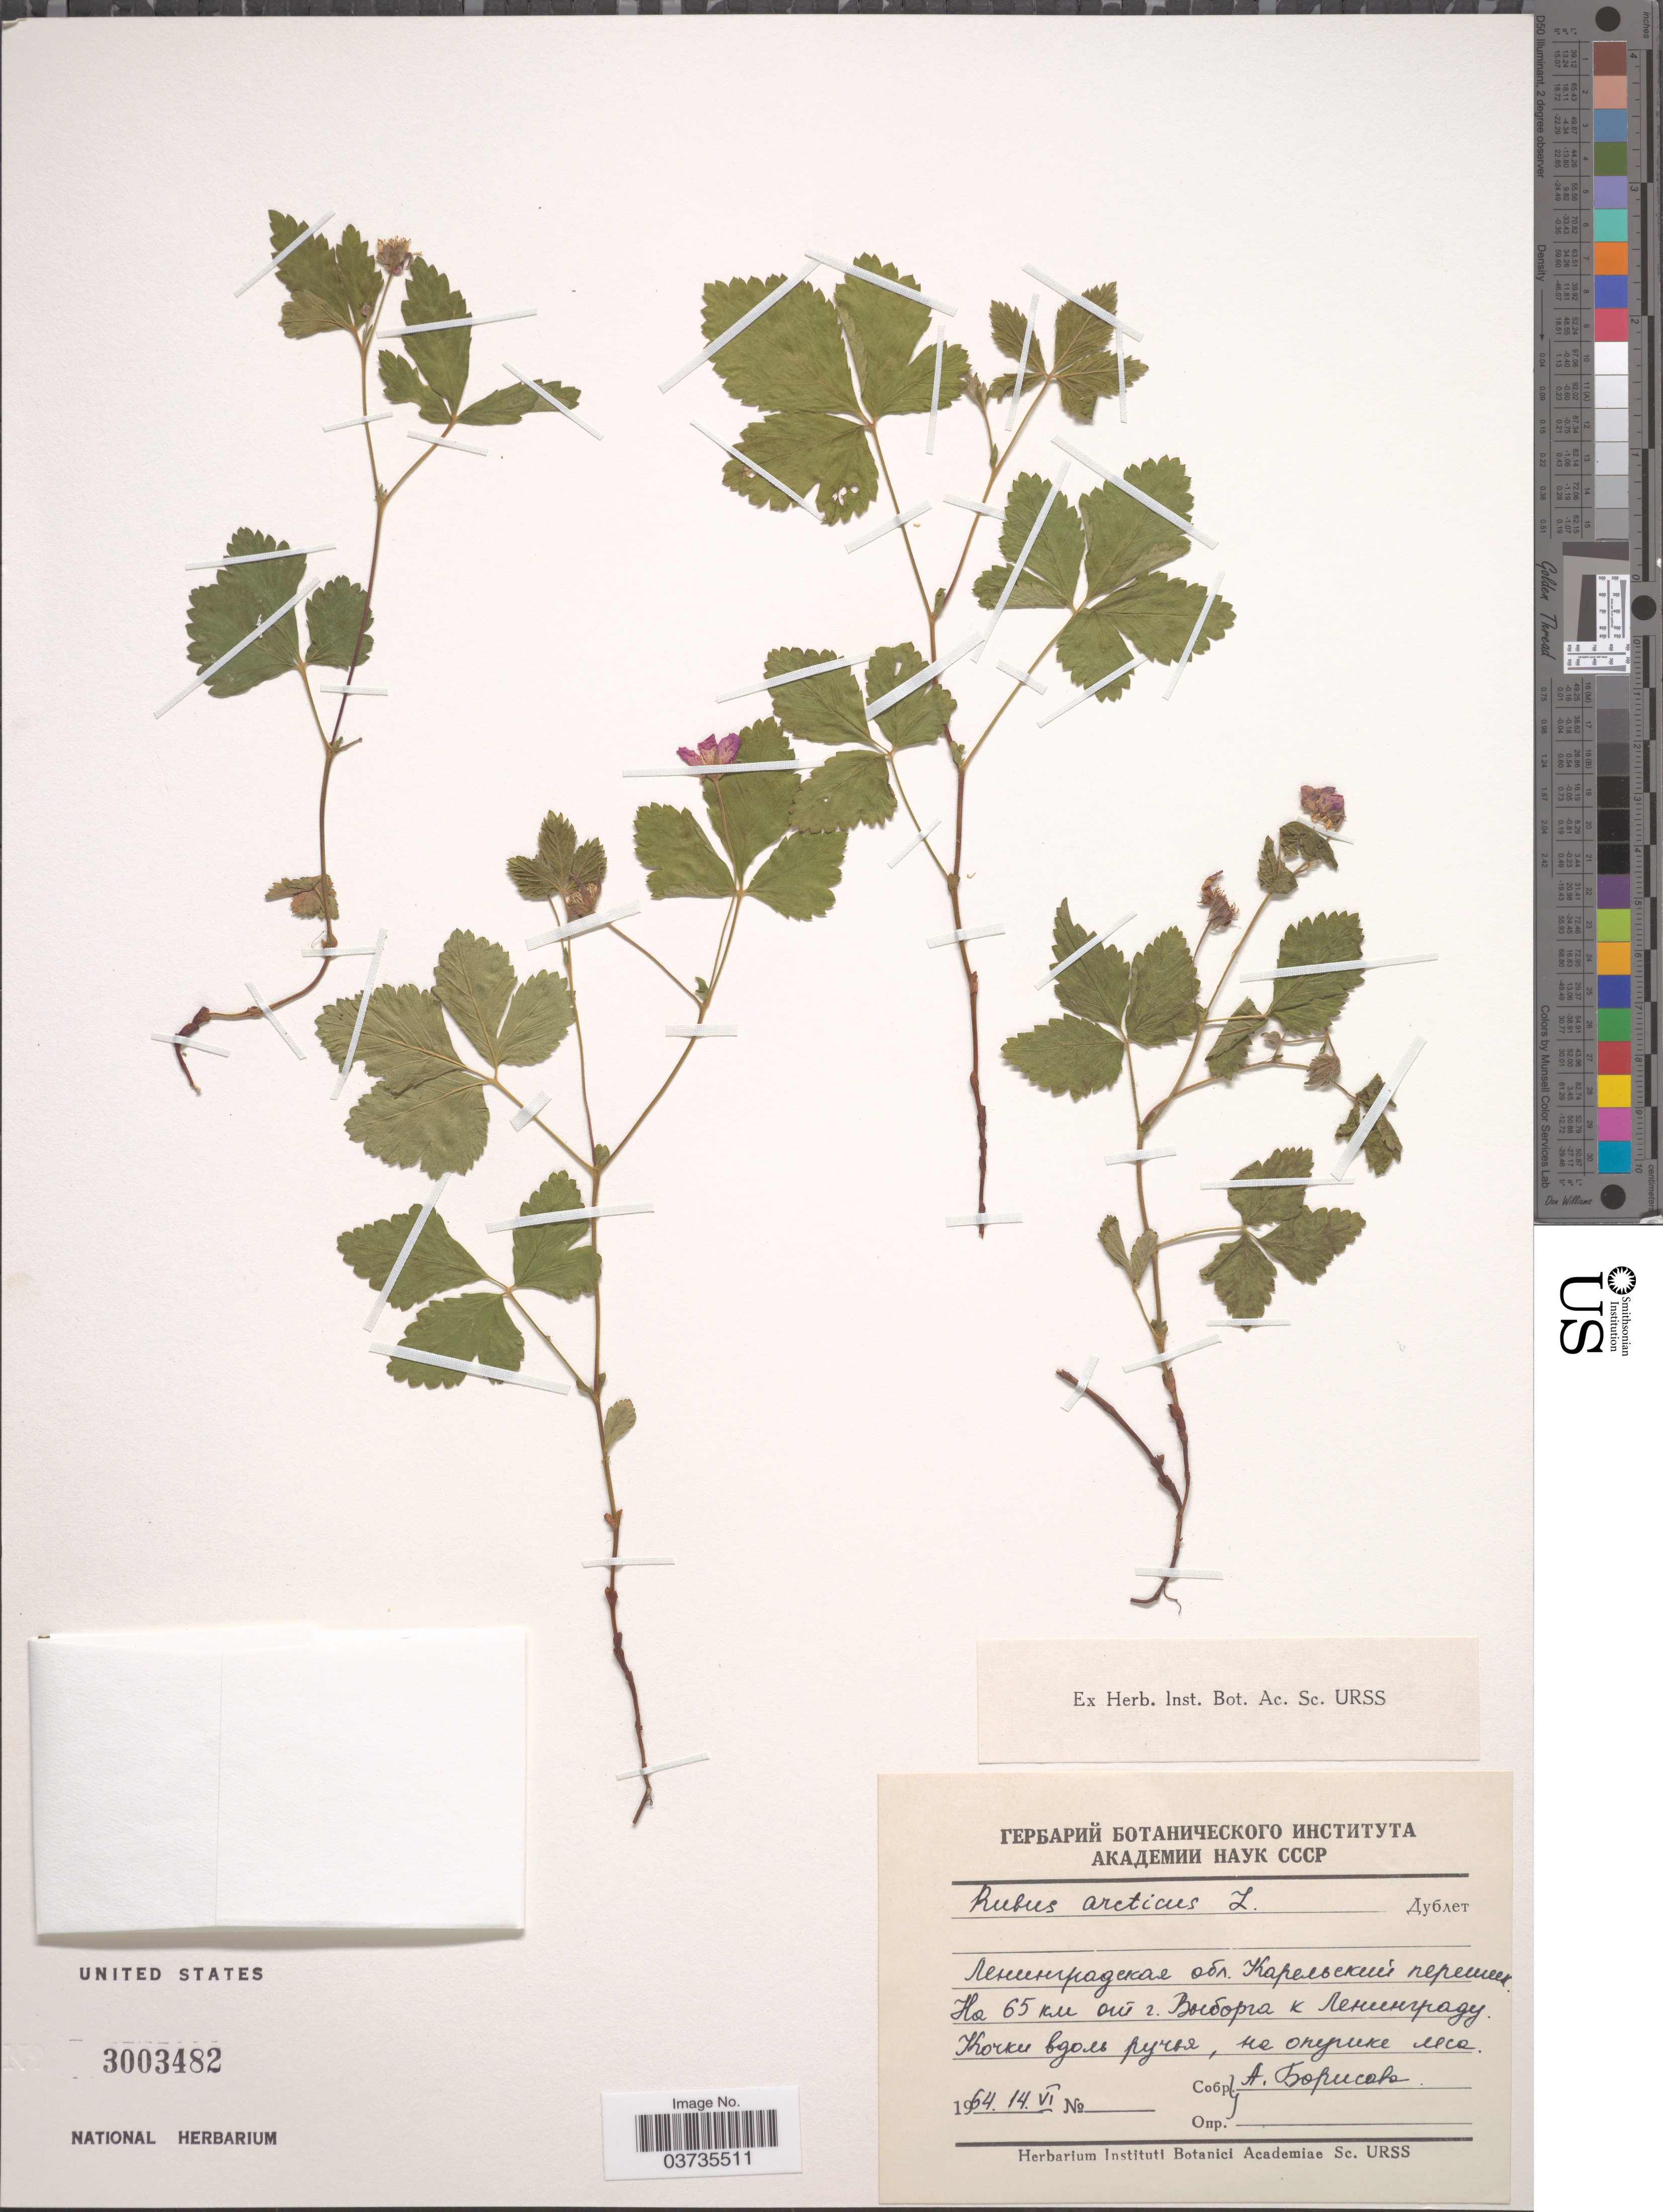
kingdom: Plantae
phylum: Tracheophyta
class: Magnoliopsida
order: Rosales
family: Rosaceae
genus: Rubus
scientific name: Rubus arcticus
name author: L.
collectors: A. Borisova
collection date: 1964-06-14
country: Russian Federation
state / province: Leningrad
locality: Karelian Isthmus, 65 km from Vyborg.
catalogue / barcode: US 3003482